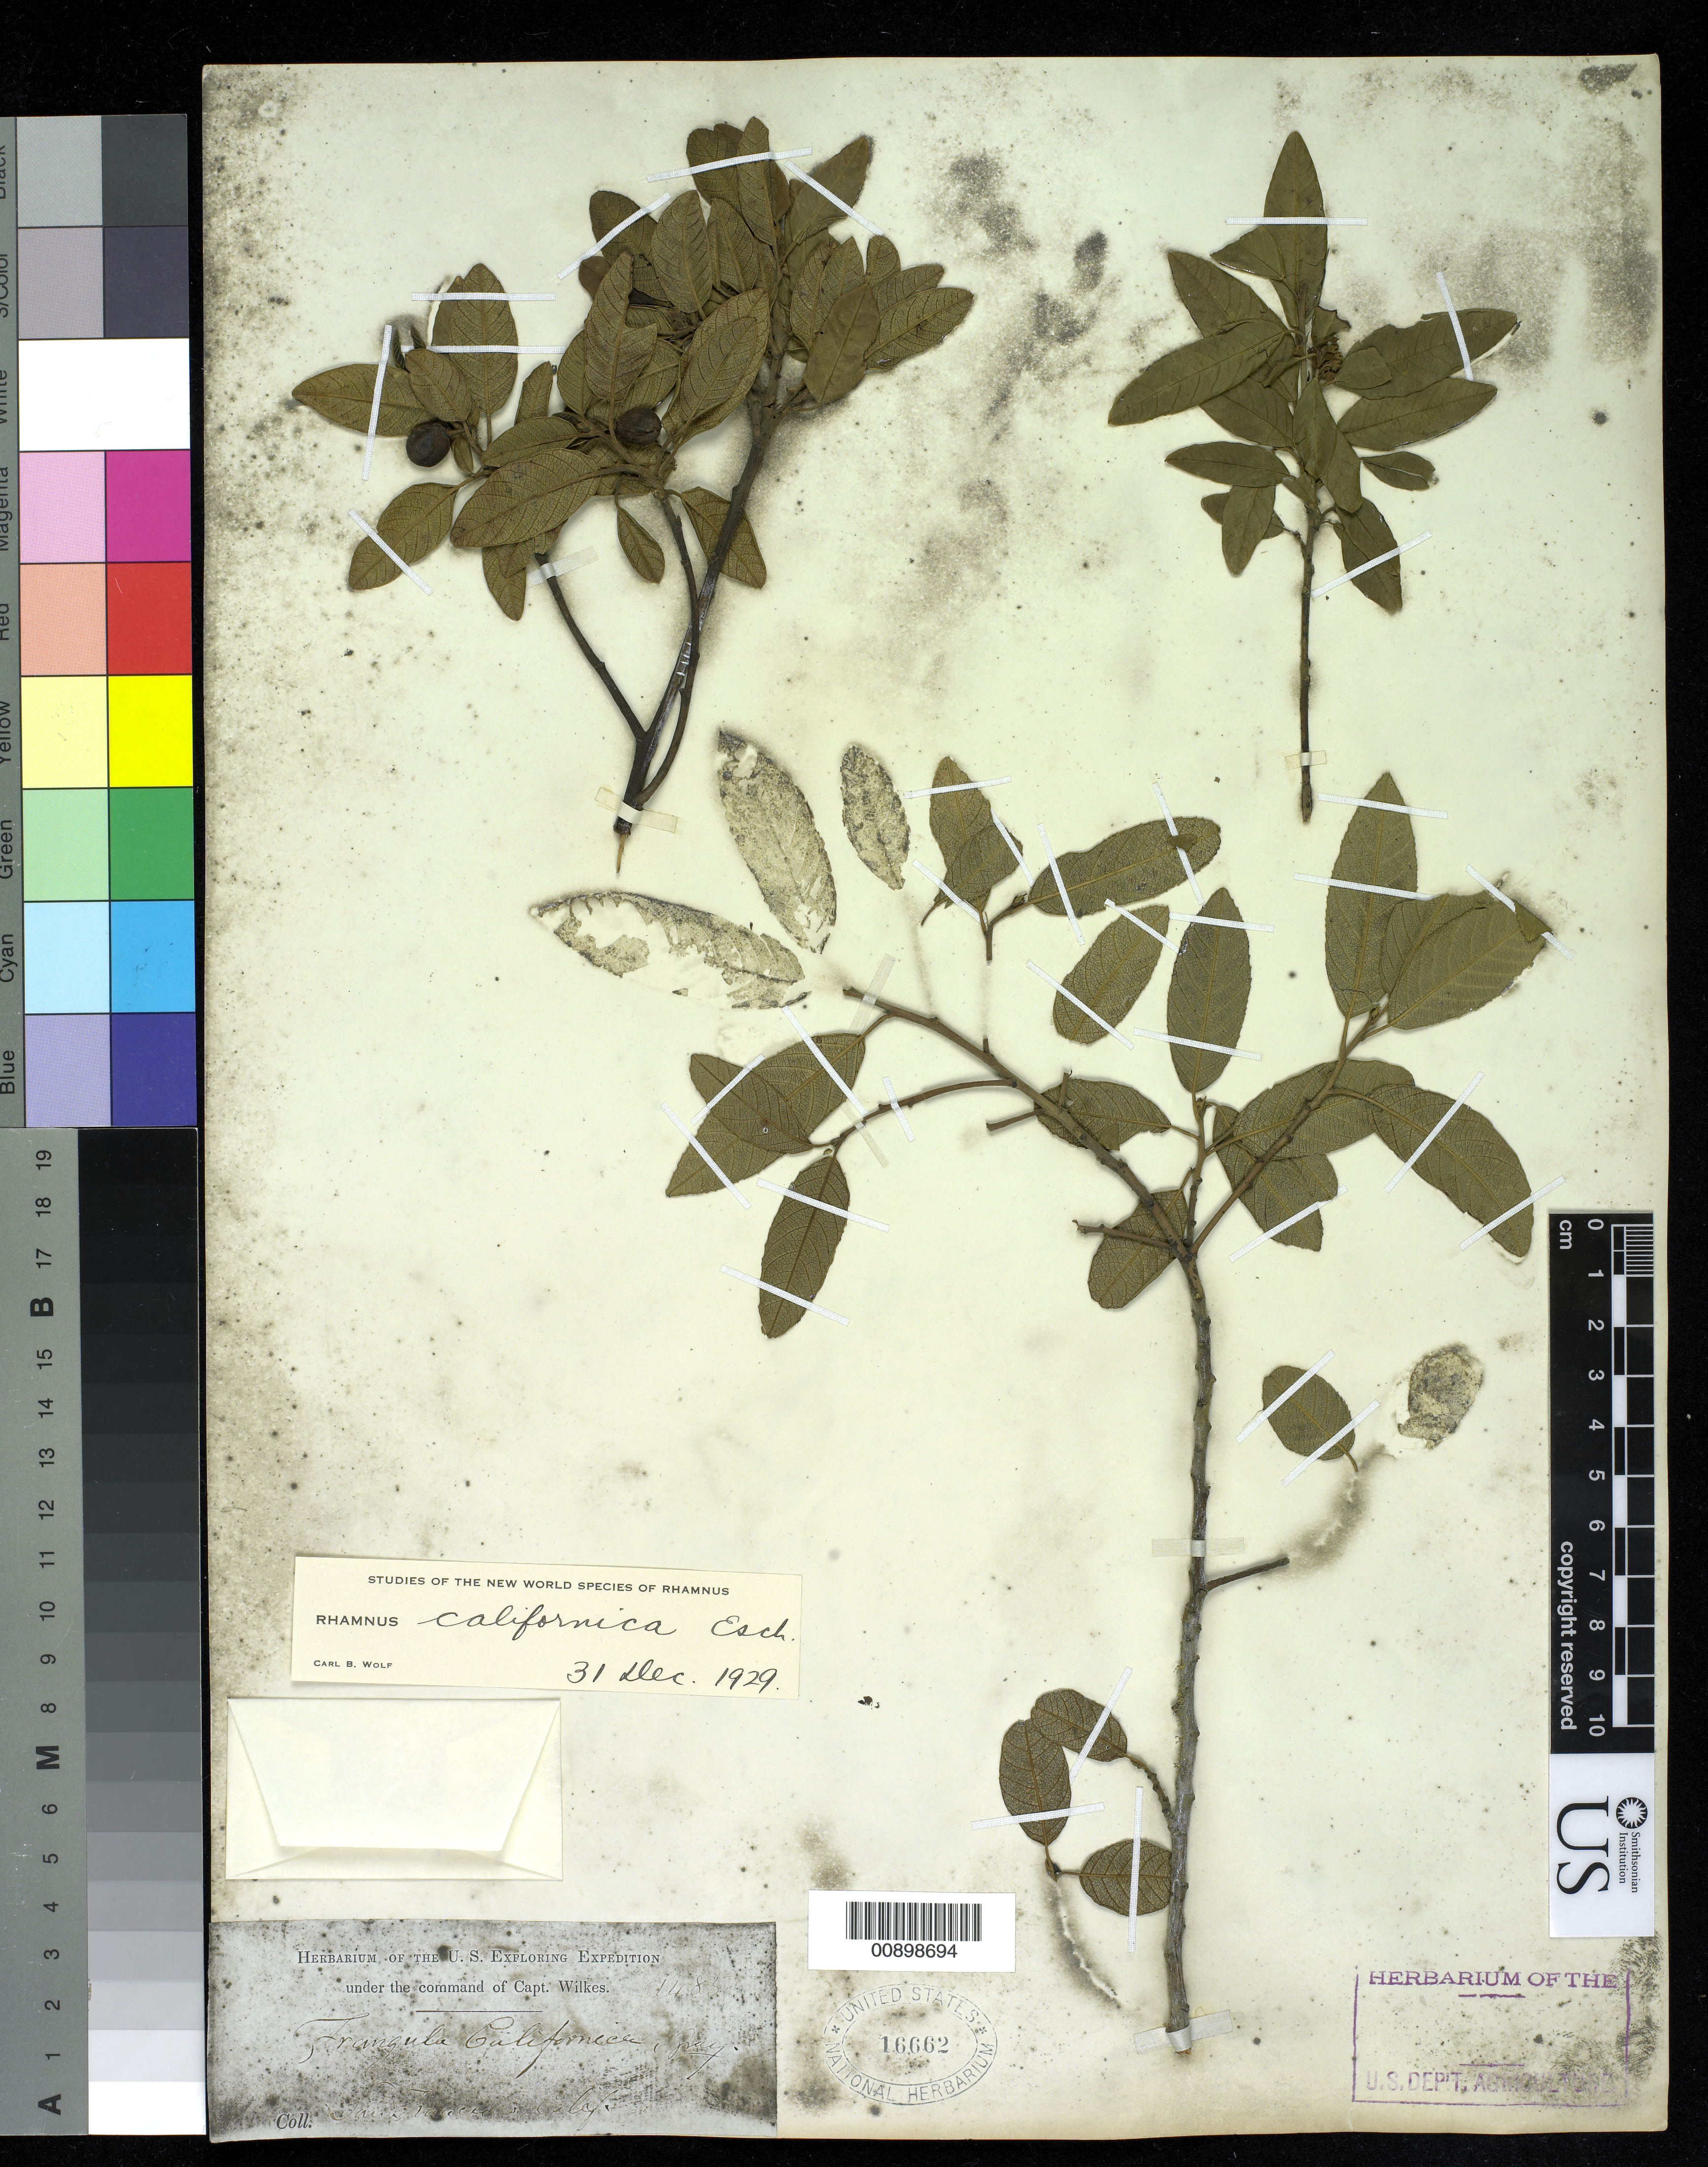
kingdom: Plantae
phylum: Tracheophyta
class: Magnoliopsida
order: Rosales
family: Rhamnaceae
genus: Frangula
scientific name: Frangula californica subsp. californica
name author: (Eschsch.) A. Gray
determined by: Strong, Mark T., (BOT), Smithsonian Institution - National Museum of Natural History (UNITED STATES)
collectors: Wilkes Explor. Exped.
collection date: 1838/1842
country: United States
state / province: California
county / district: San Francisco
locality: San Francisco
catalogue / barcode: US 16662